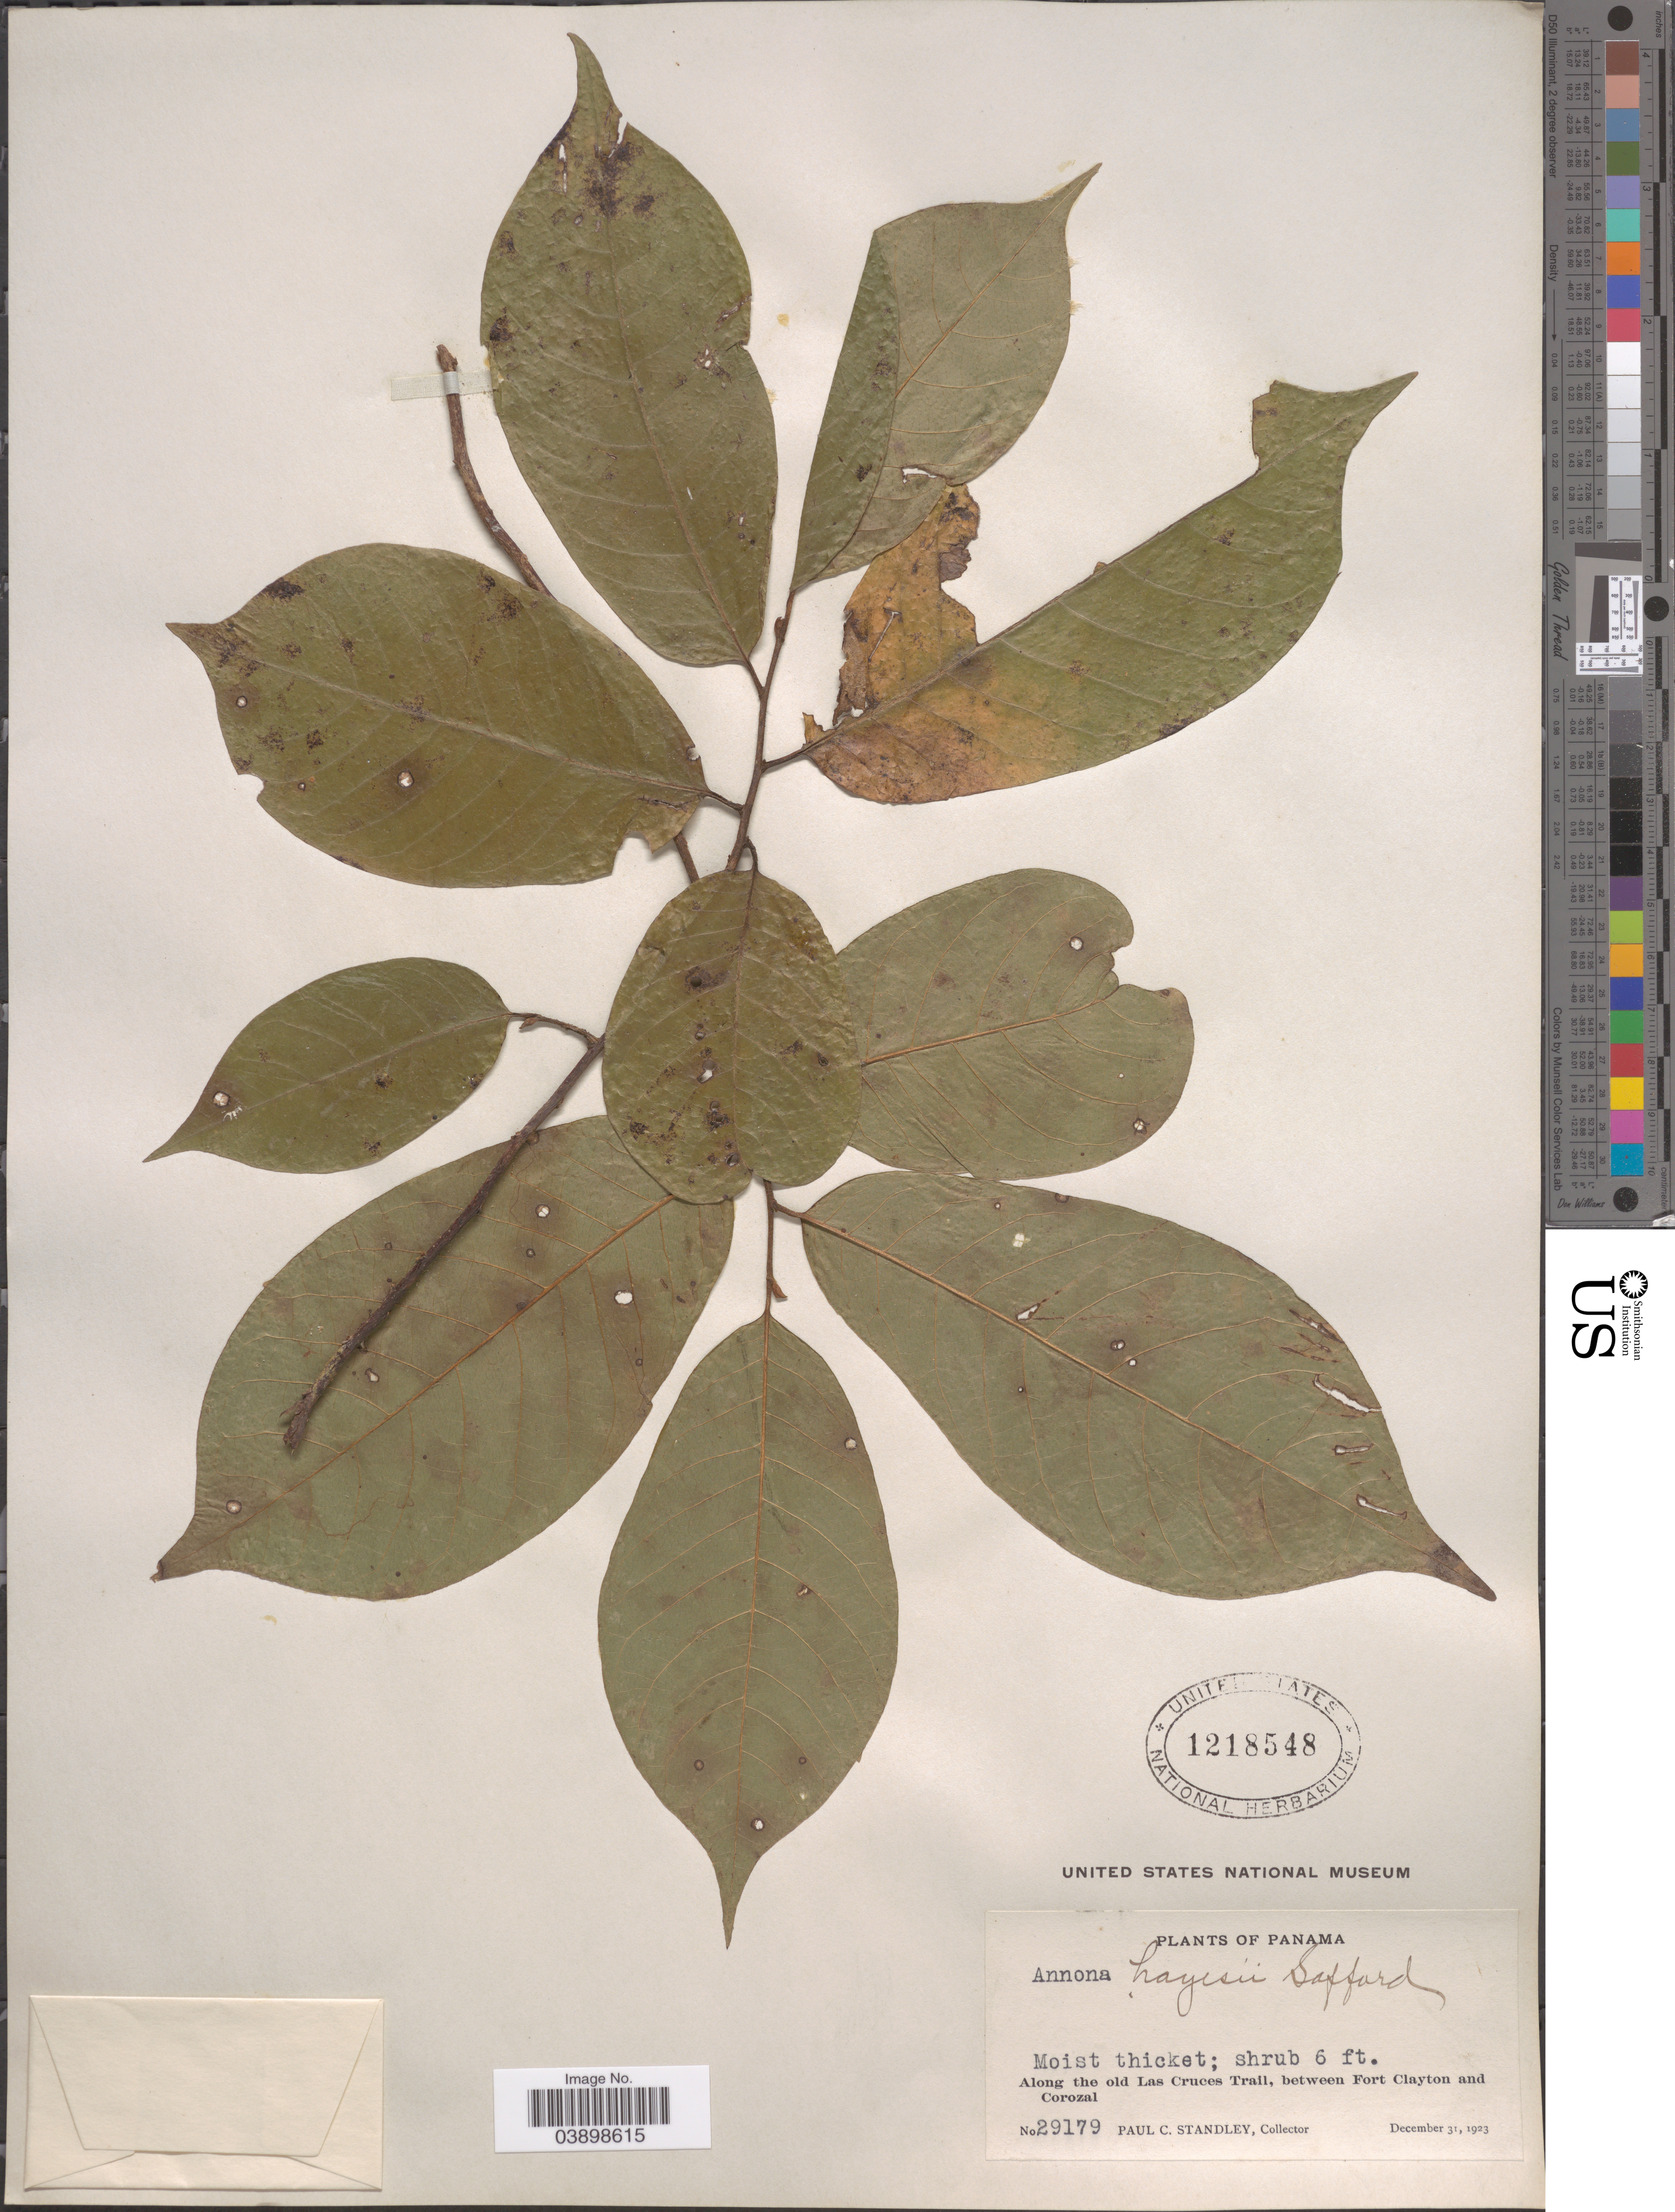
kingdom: Plantae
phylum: Tracheophyta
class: Magnoliopsida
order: Magnoliales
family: Annonaceae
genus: Annona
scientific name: Annona hayesii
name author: Saff. in Standl.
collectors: P. C. Standley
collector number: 29179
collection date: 1923-12-31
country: Panama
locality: Along the old Las Cruces Trail, between Fort Clayton and Corozal.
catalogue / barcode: US 1218548